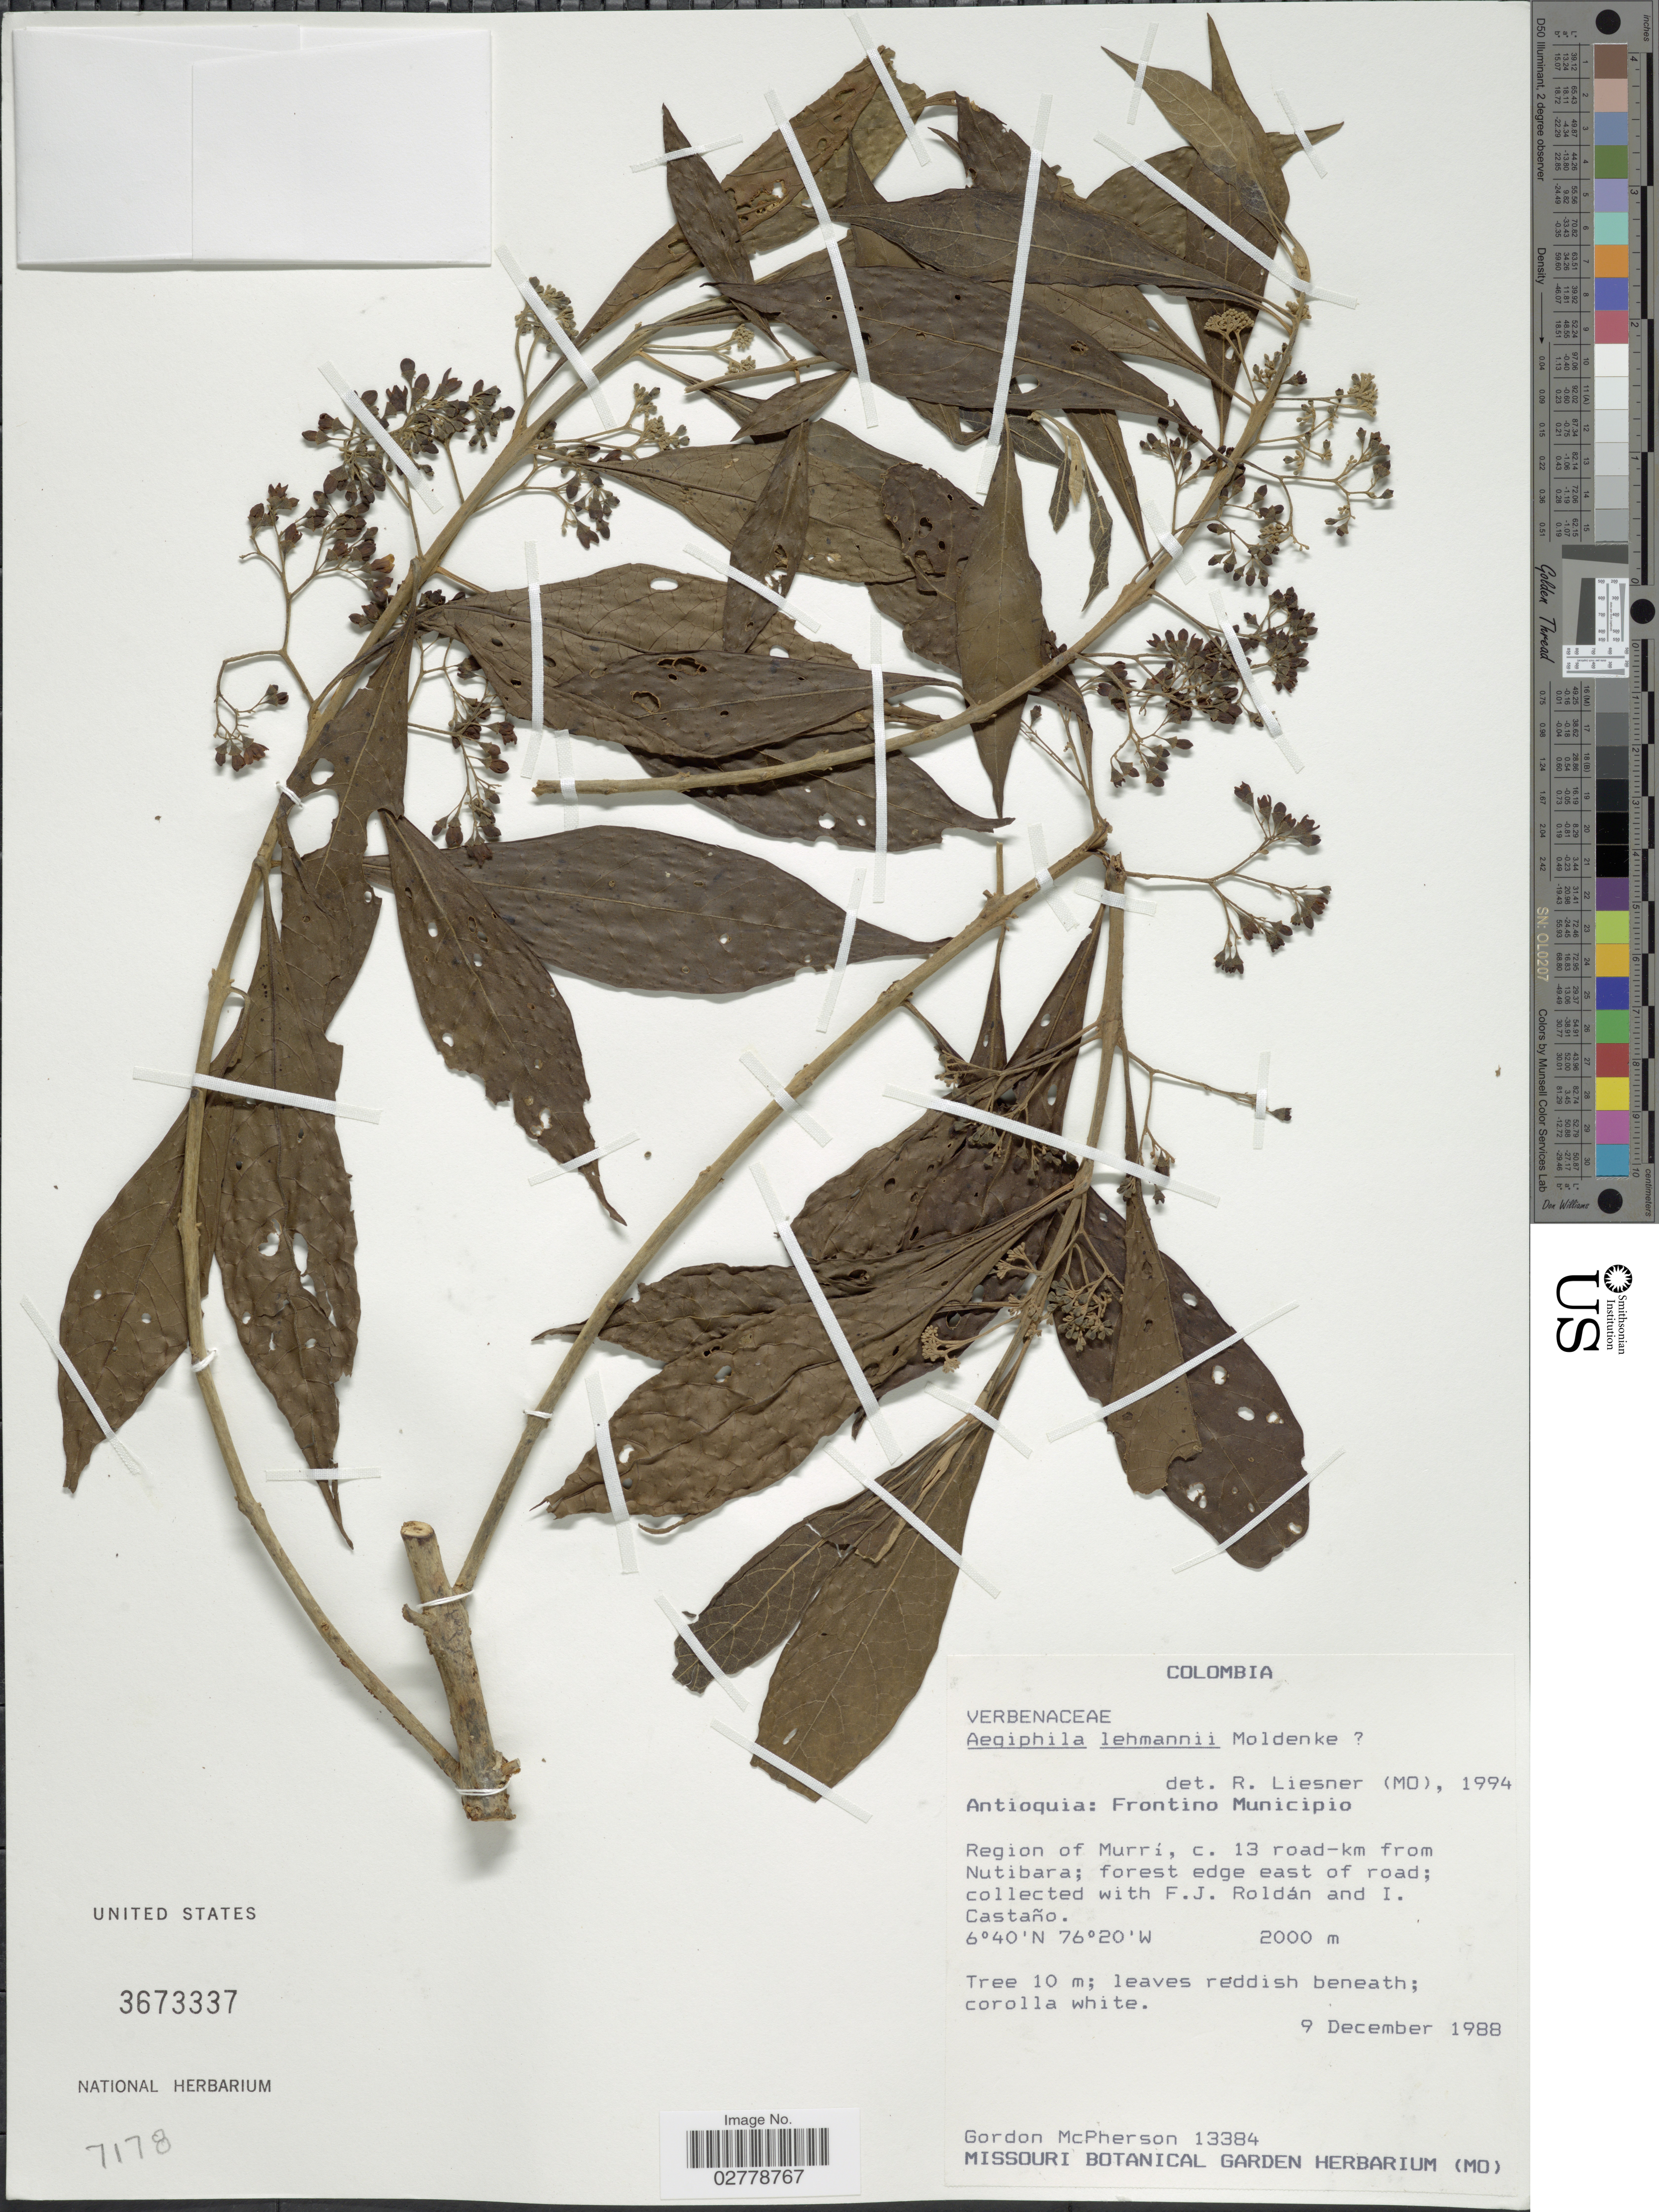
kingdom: Plantae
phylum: Tracheophyta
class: Magnoliopsida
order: Lamiales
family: Lamiaceae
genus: Aegiphila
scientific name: Aegiphila lehmannii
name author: Moldenke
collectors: G. D. McPherson, F. J. Roldán & I. Castaño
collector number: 13384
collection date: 1988-12-09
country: Colombia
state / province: Antioquia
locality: Frontino Municipio, Region of Murrí, c. 13 road-km from Nutibara; forest edge east of road.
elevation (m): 2000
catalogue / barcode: US 3673337